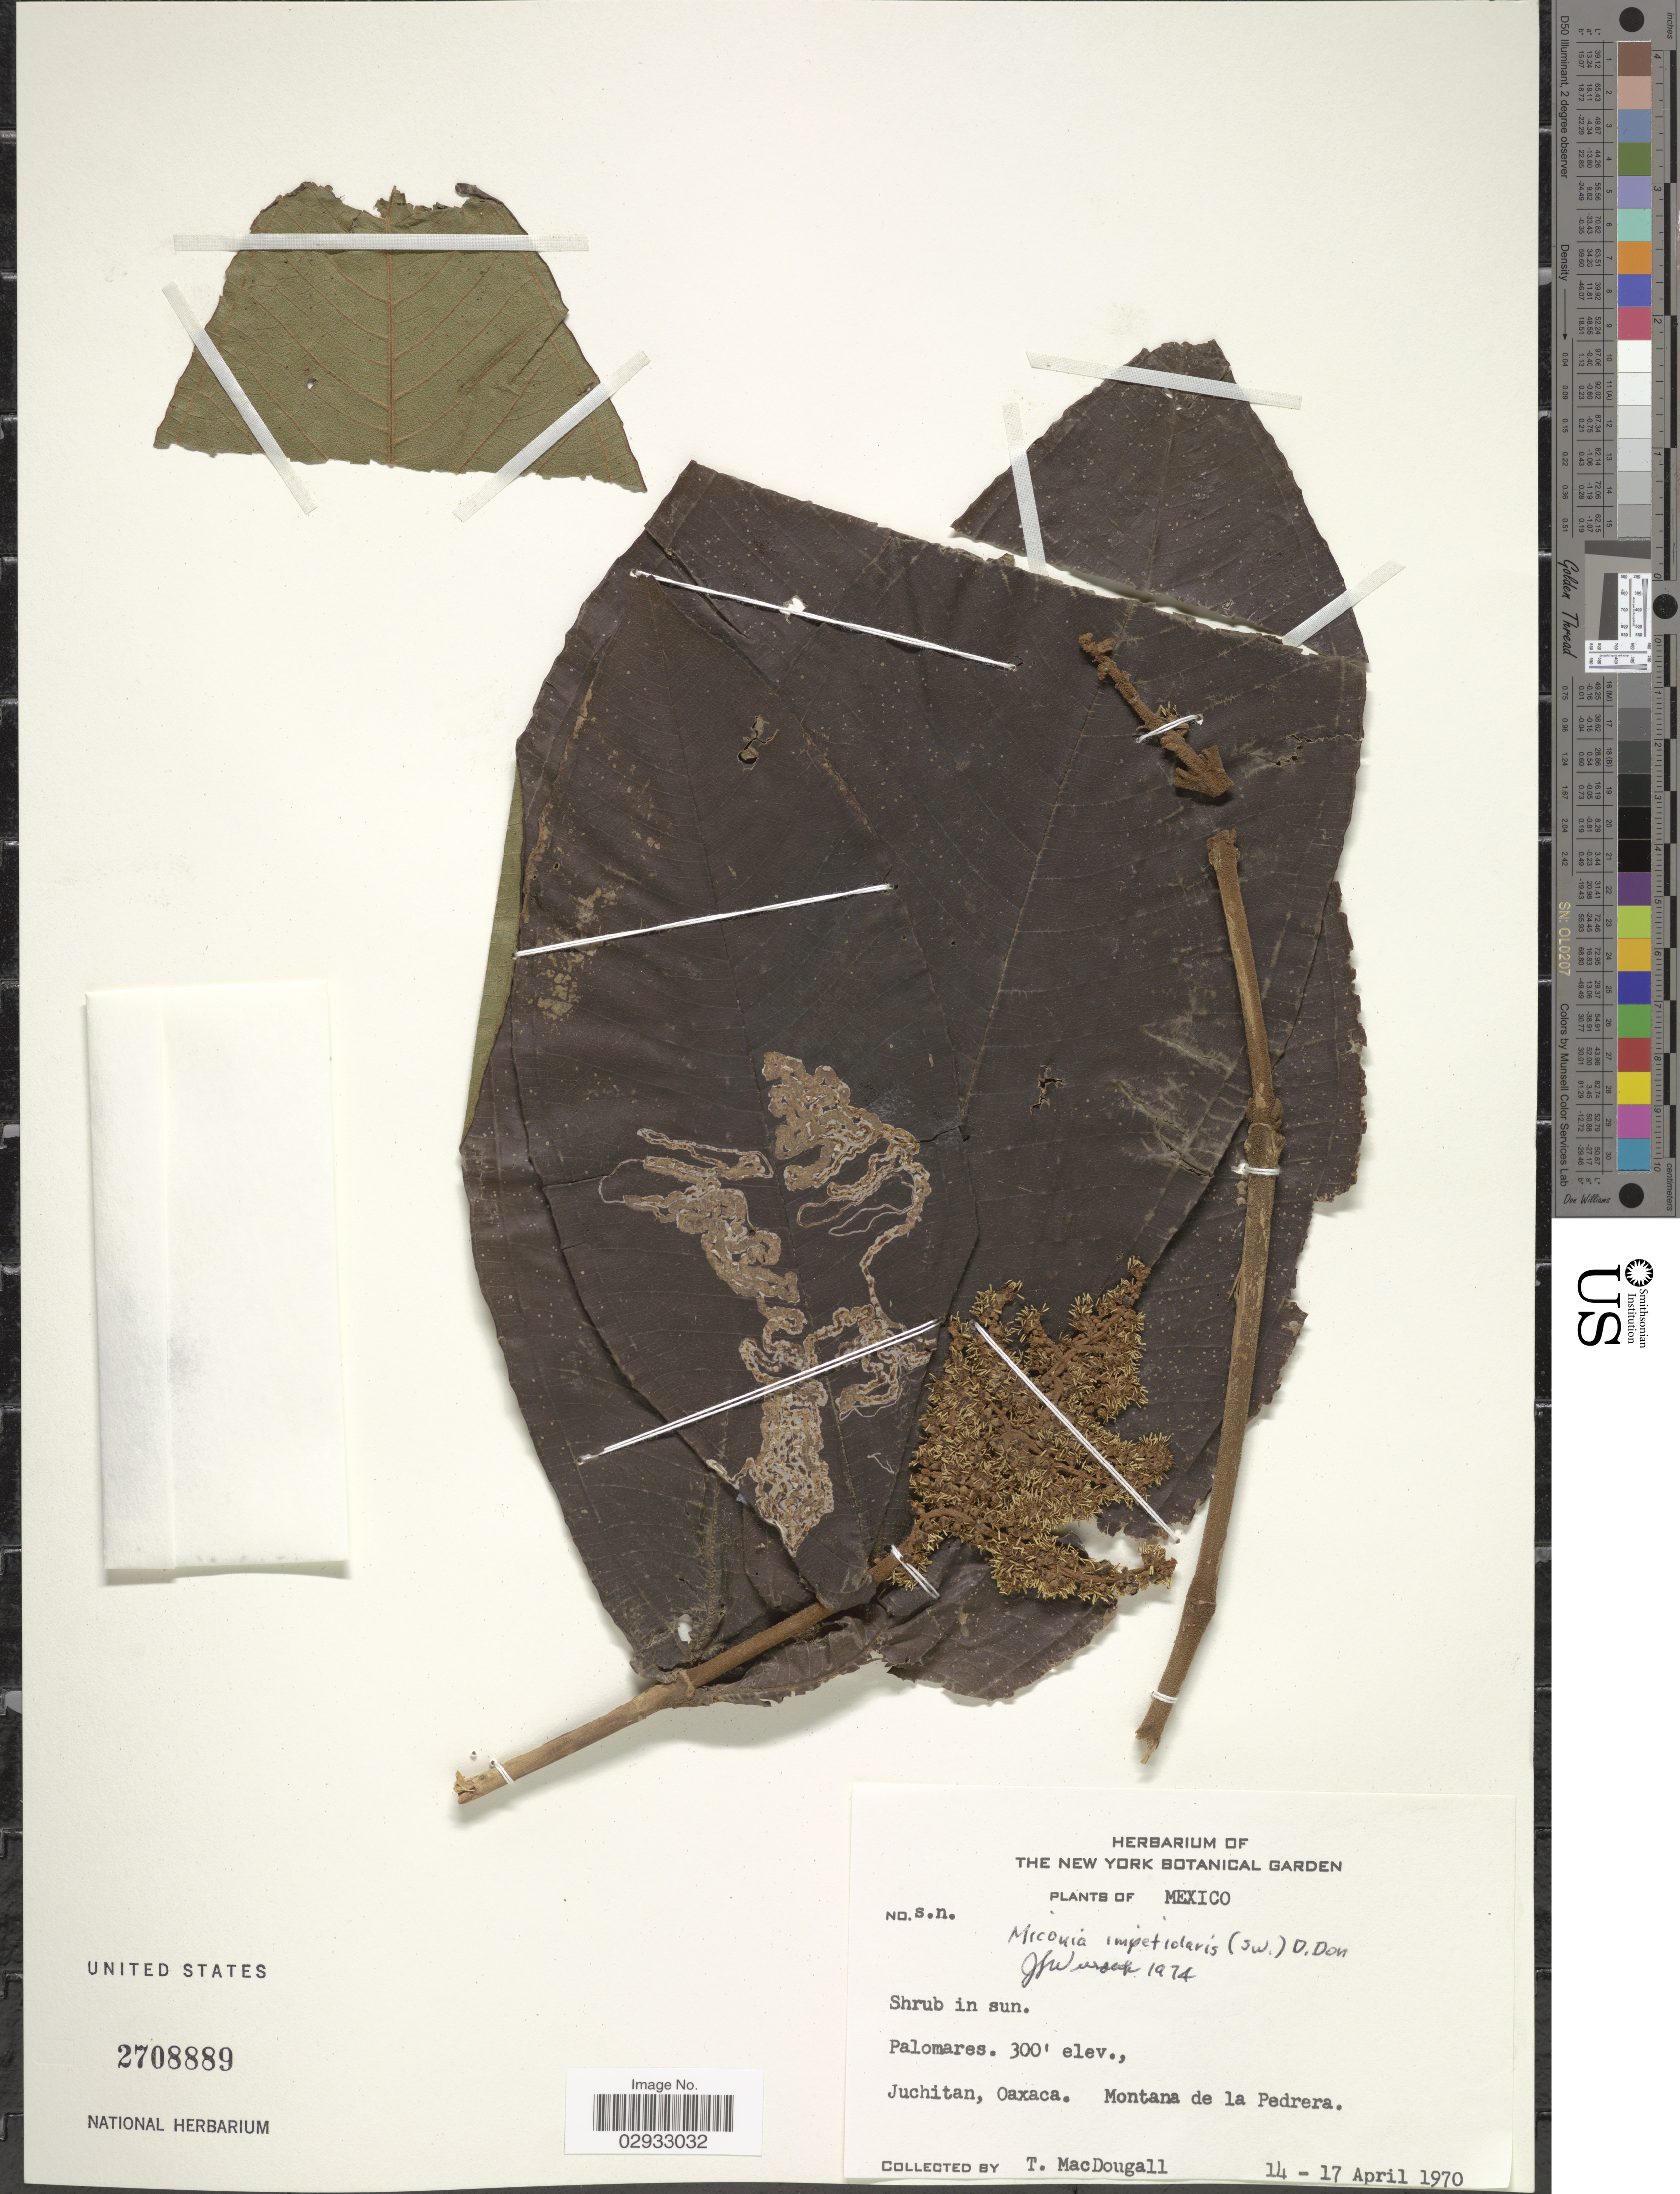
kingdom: Plantae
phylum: Tracheophyta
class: Magnoliopsida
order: Myrtales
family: Melastomataceae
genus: Miconia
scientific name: Miconia impetiolaris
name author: (Sw.) D. Don ex DC.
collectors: T. B. MacDougall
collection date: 1970-04-14/1970-04-17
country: Mexico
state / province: Oaxaca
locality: Juchitan, Oaxaca. Montana de la Pedrera. Palomares.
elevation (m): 91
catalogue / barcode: US 2708889